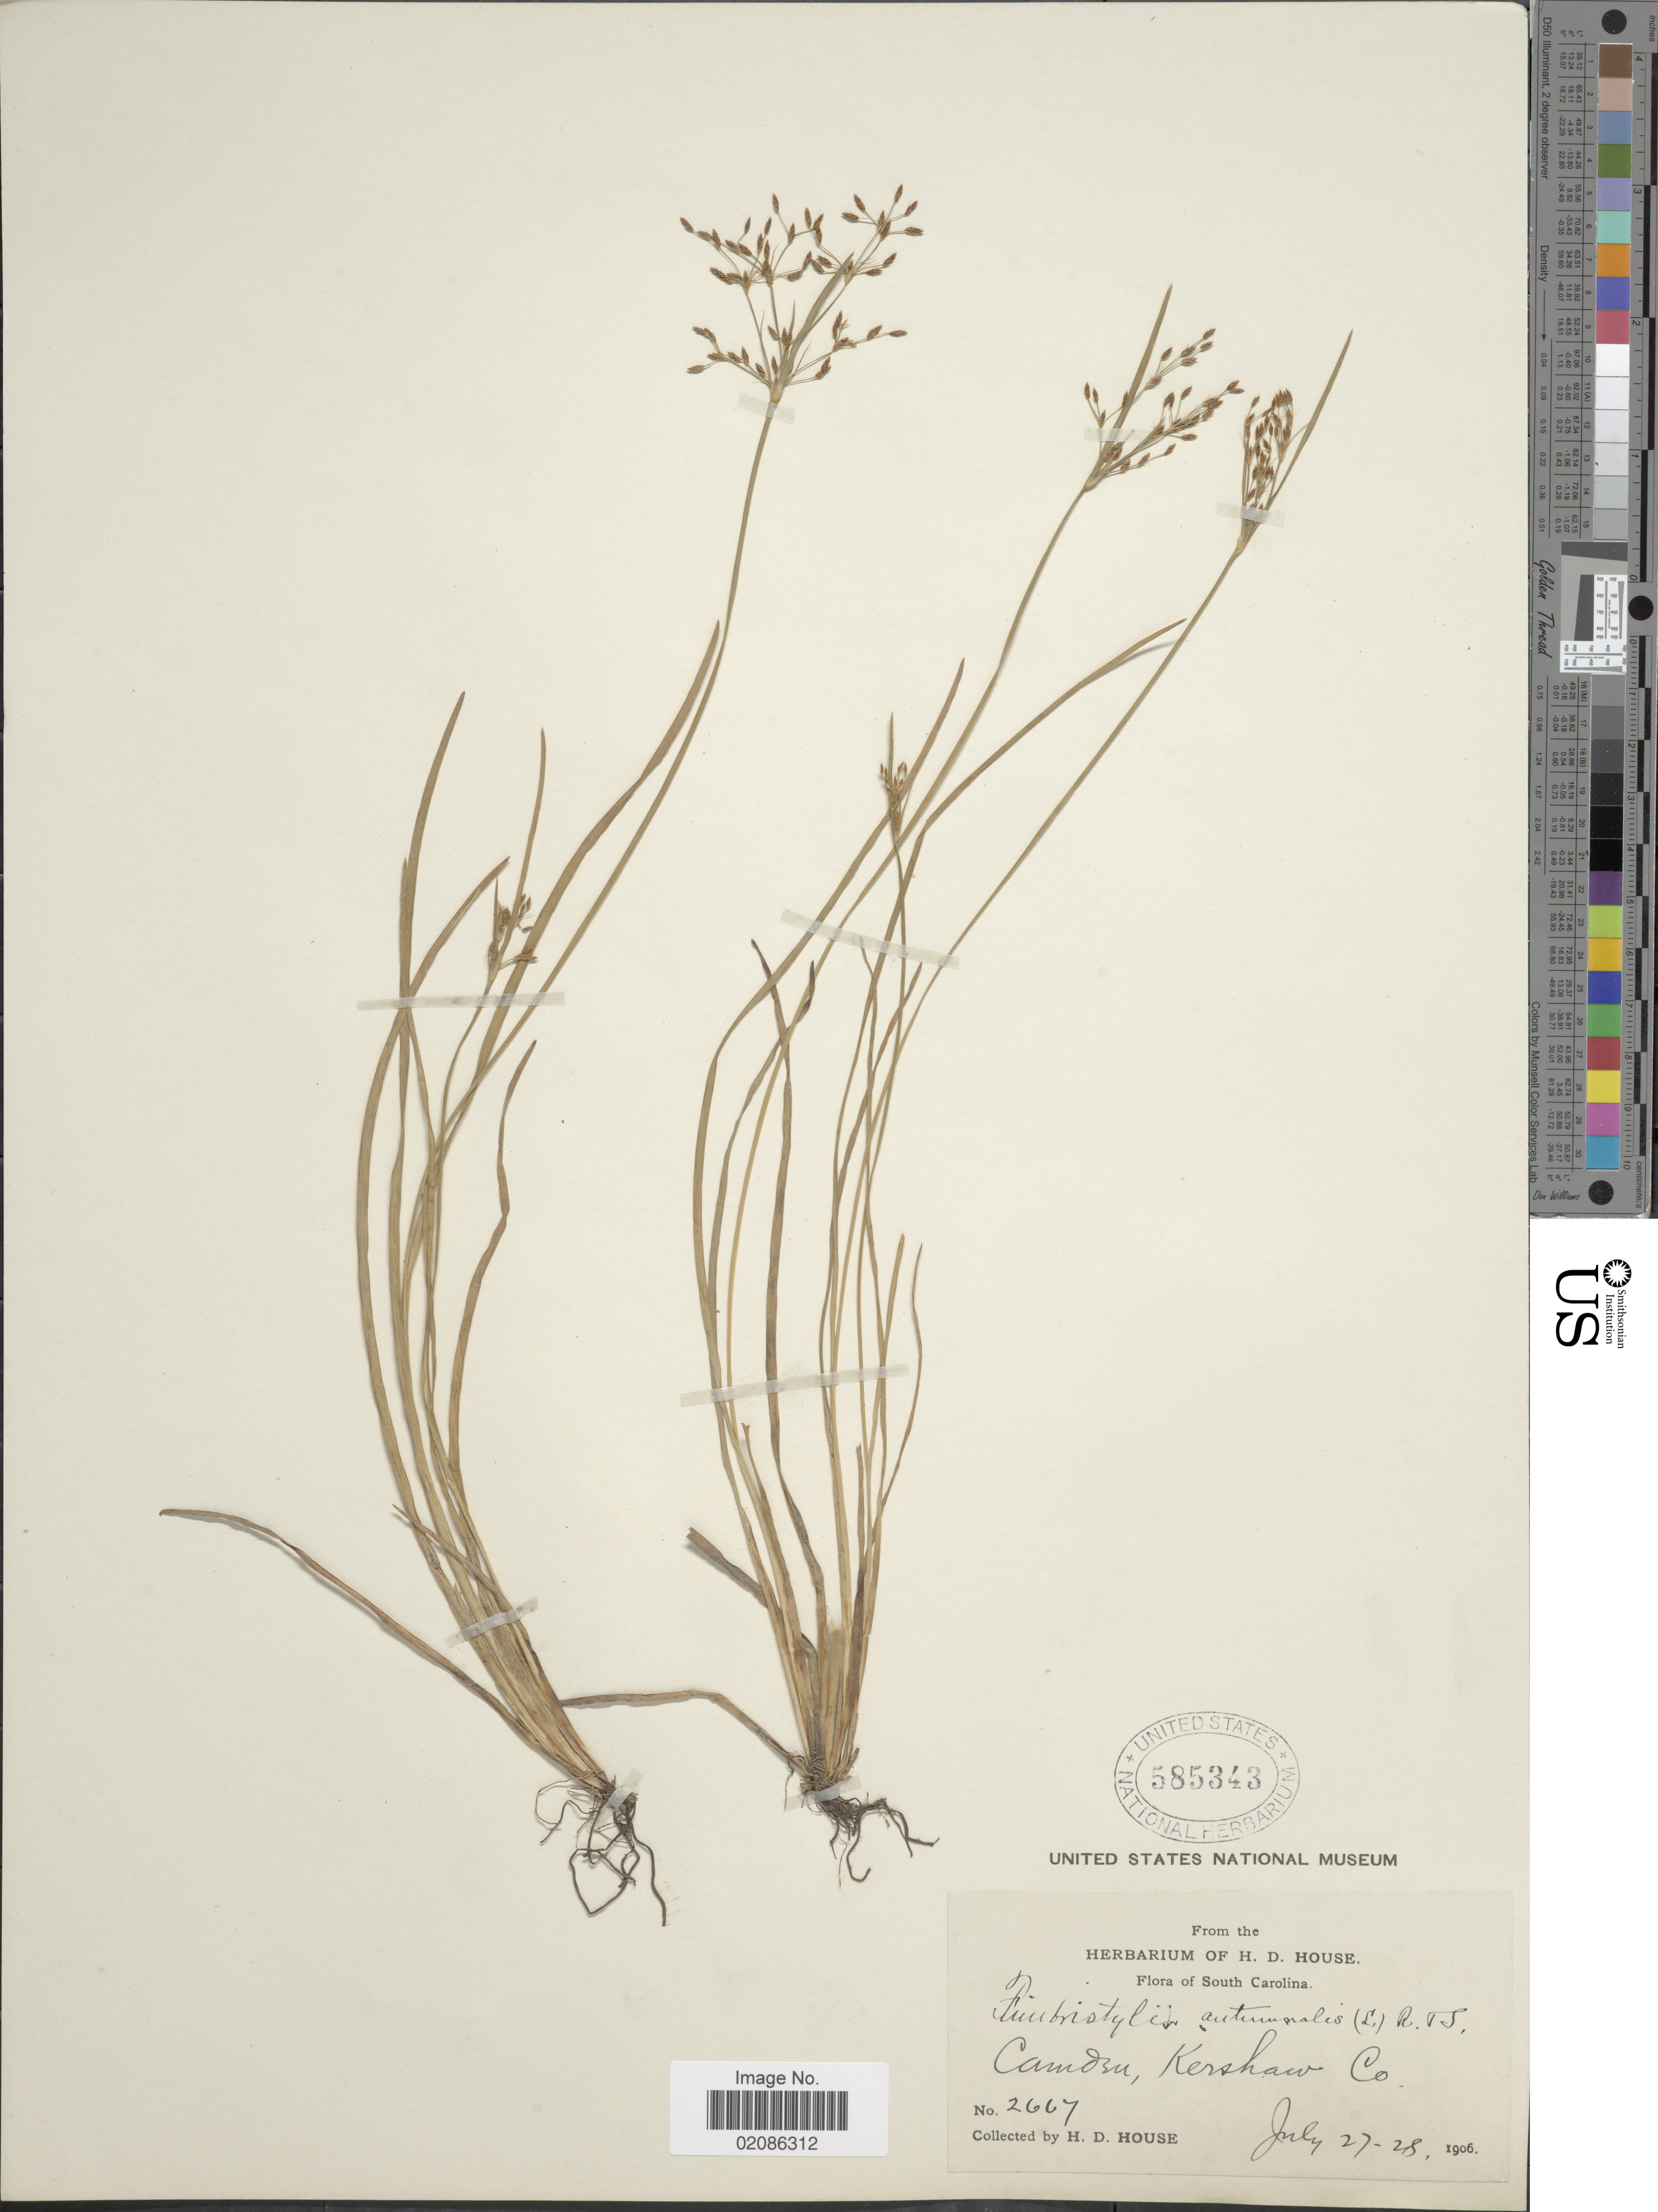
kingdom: Plantae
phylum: Tracheophyta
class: Liliopsida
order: Poales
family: Cyperaceae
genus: Fimbristylis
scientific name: Fimbristylis autumnalis (L.) Roem. & Schult.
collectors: H. D. House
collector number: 2667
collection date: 1906-07-27/1906-07-28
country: United States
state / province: South Carolina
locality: Camden, Kershaw Co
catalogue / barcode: US 585343